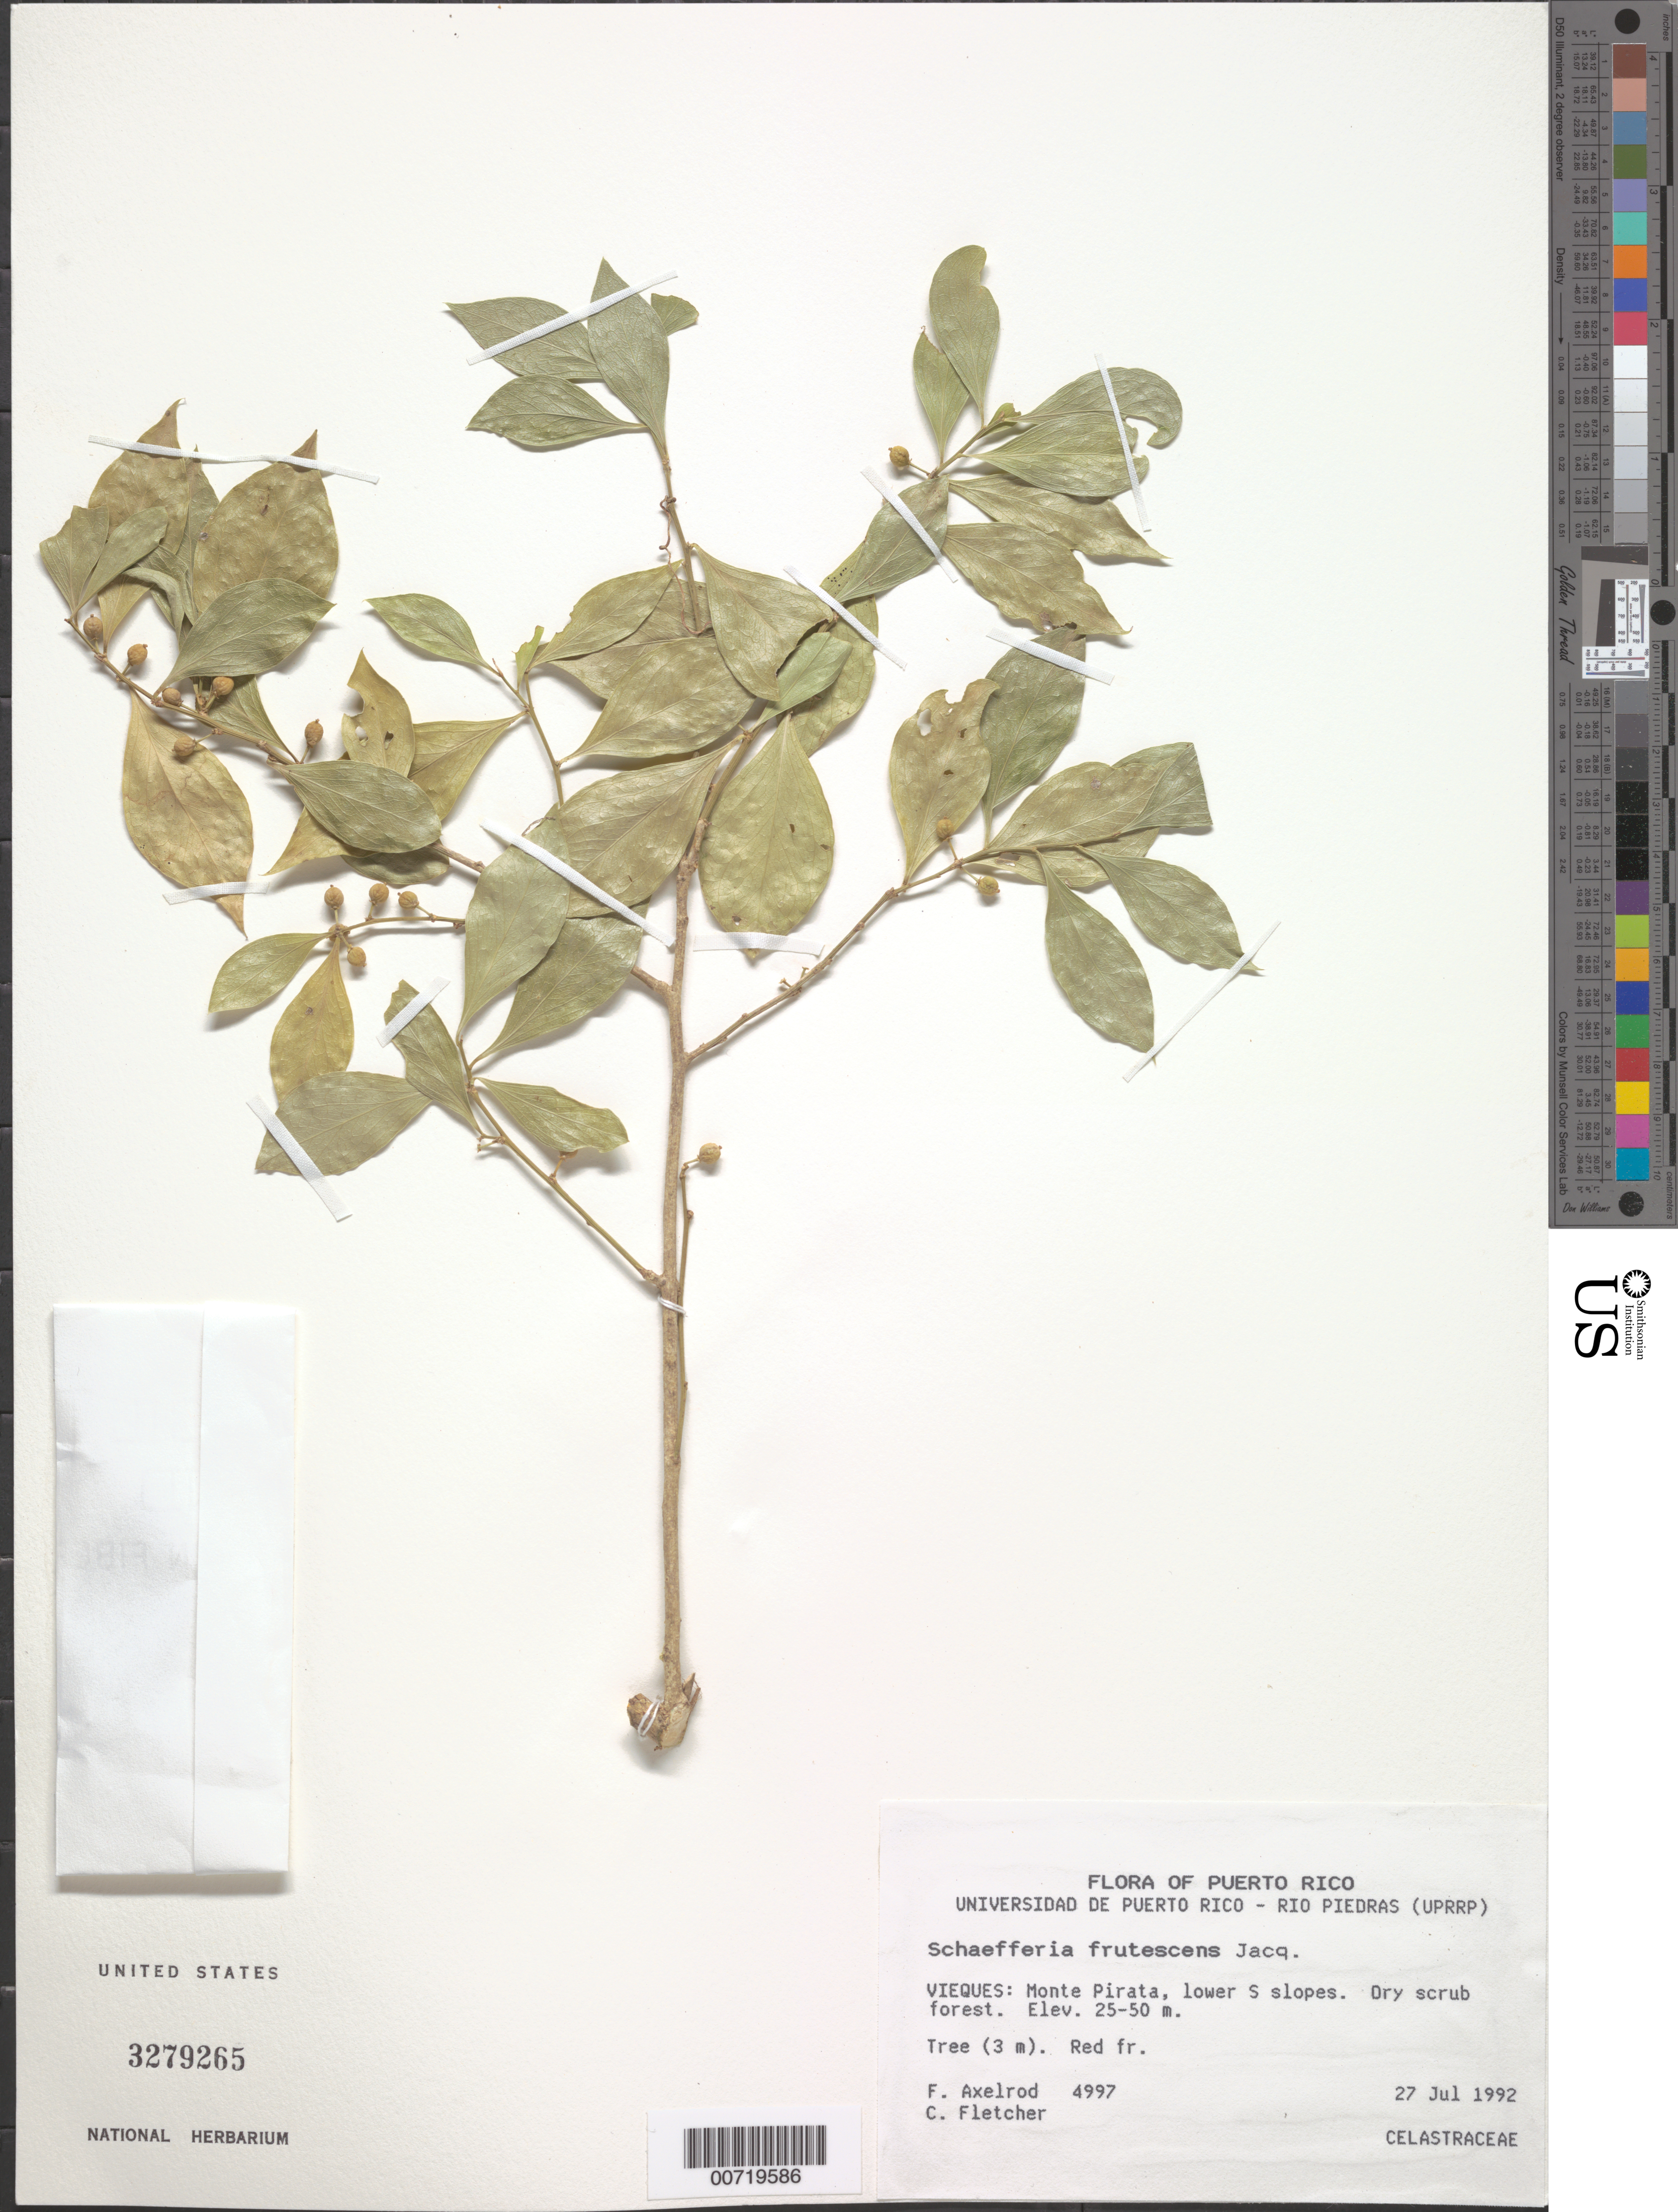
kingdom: Plantae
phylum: Tracheophyta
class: Magnoliopsida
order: Celastrales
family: Celastraceae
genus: Schaefferia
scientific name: Schaefferia frutescens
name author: Jacq.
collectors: F. S. Axelrod & C. Fletcher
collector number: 4997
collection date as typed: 27 Jul 1992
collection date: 1992-07-27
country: Puerto Rico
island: Vieques I.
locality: Vieques: Monte pirata, lower S slopes.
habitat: Dry scrub forest.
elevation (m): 25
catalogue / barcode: US 3279265